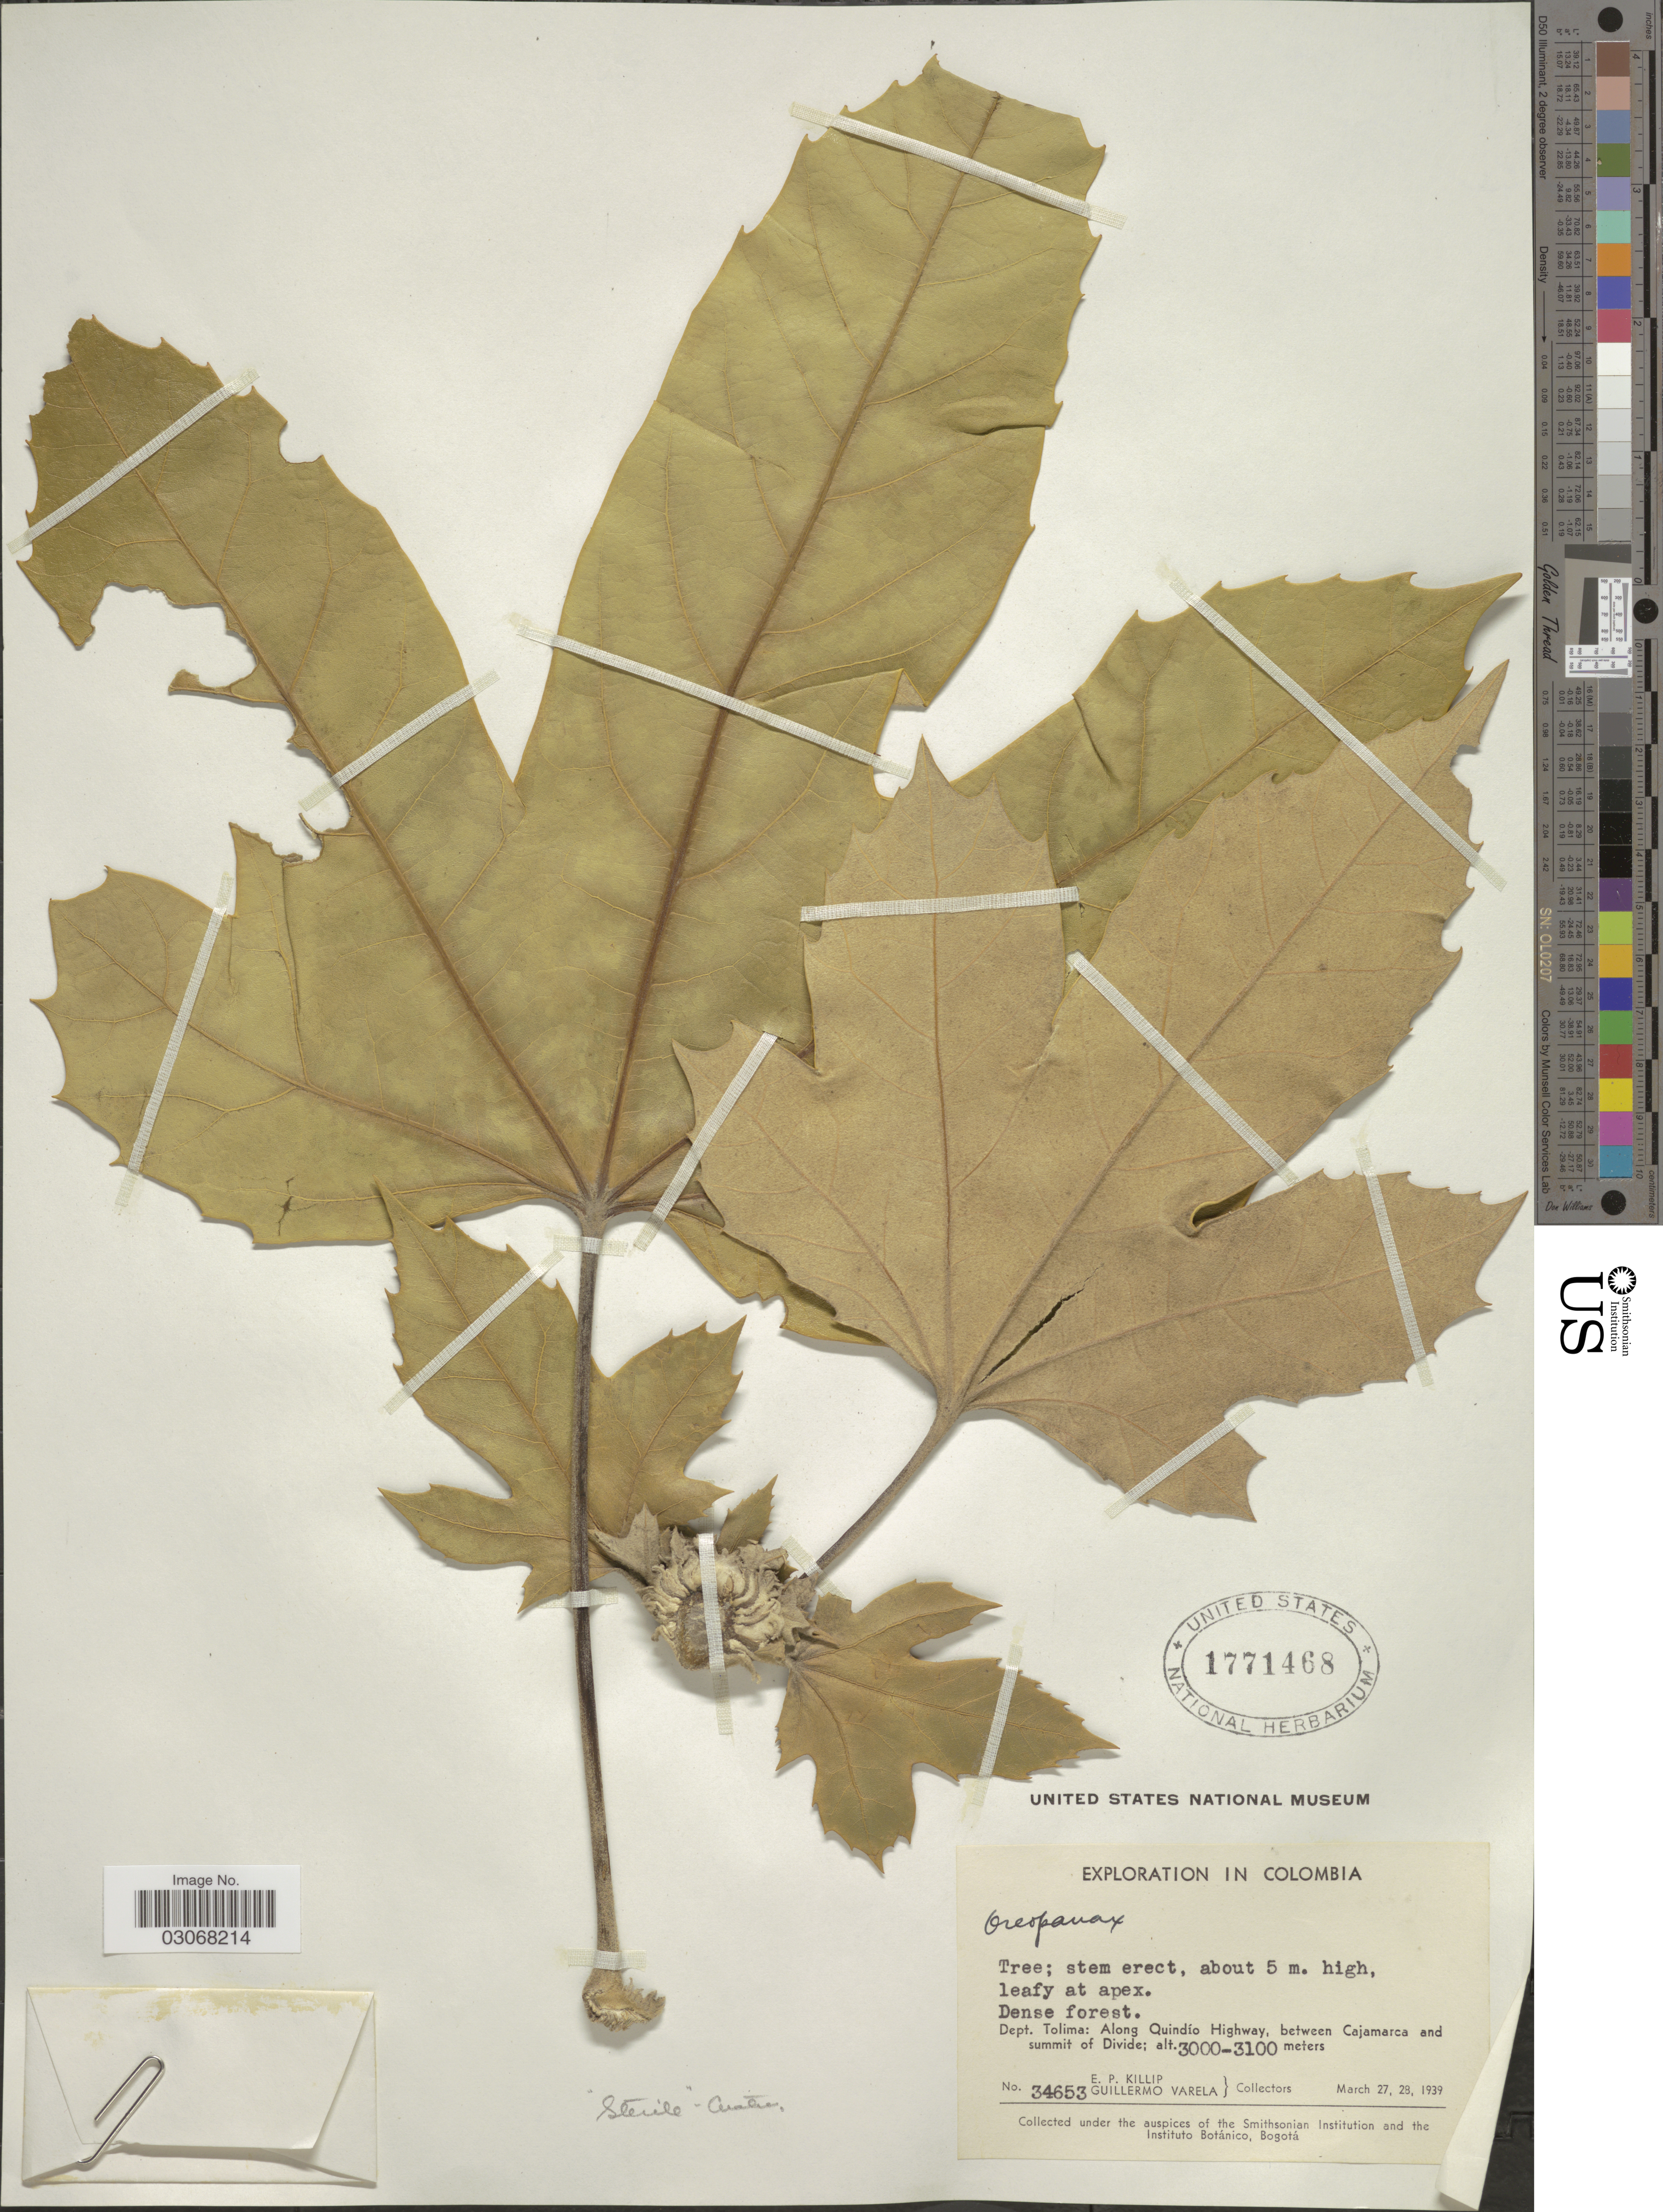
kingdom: Plantae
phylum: Tracheophyta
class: Magnoliopsida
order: Apiales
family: Araliaceae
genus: Oreopanax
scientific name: Oreopanax sp.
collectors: E. P. Killip & G. Varela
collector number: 34653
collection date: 1939-03-27/1939-03-28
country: Colombia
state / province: Tolima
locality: Dept. Tolima: Along Quindío Highway, between Cajamarca and summit of Divide.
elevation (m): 3000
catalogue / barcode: US 1771468